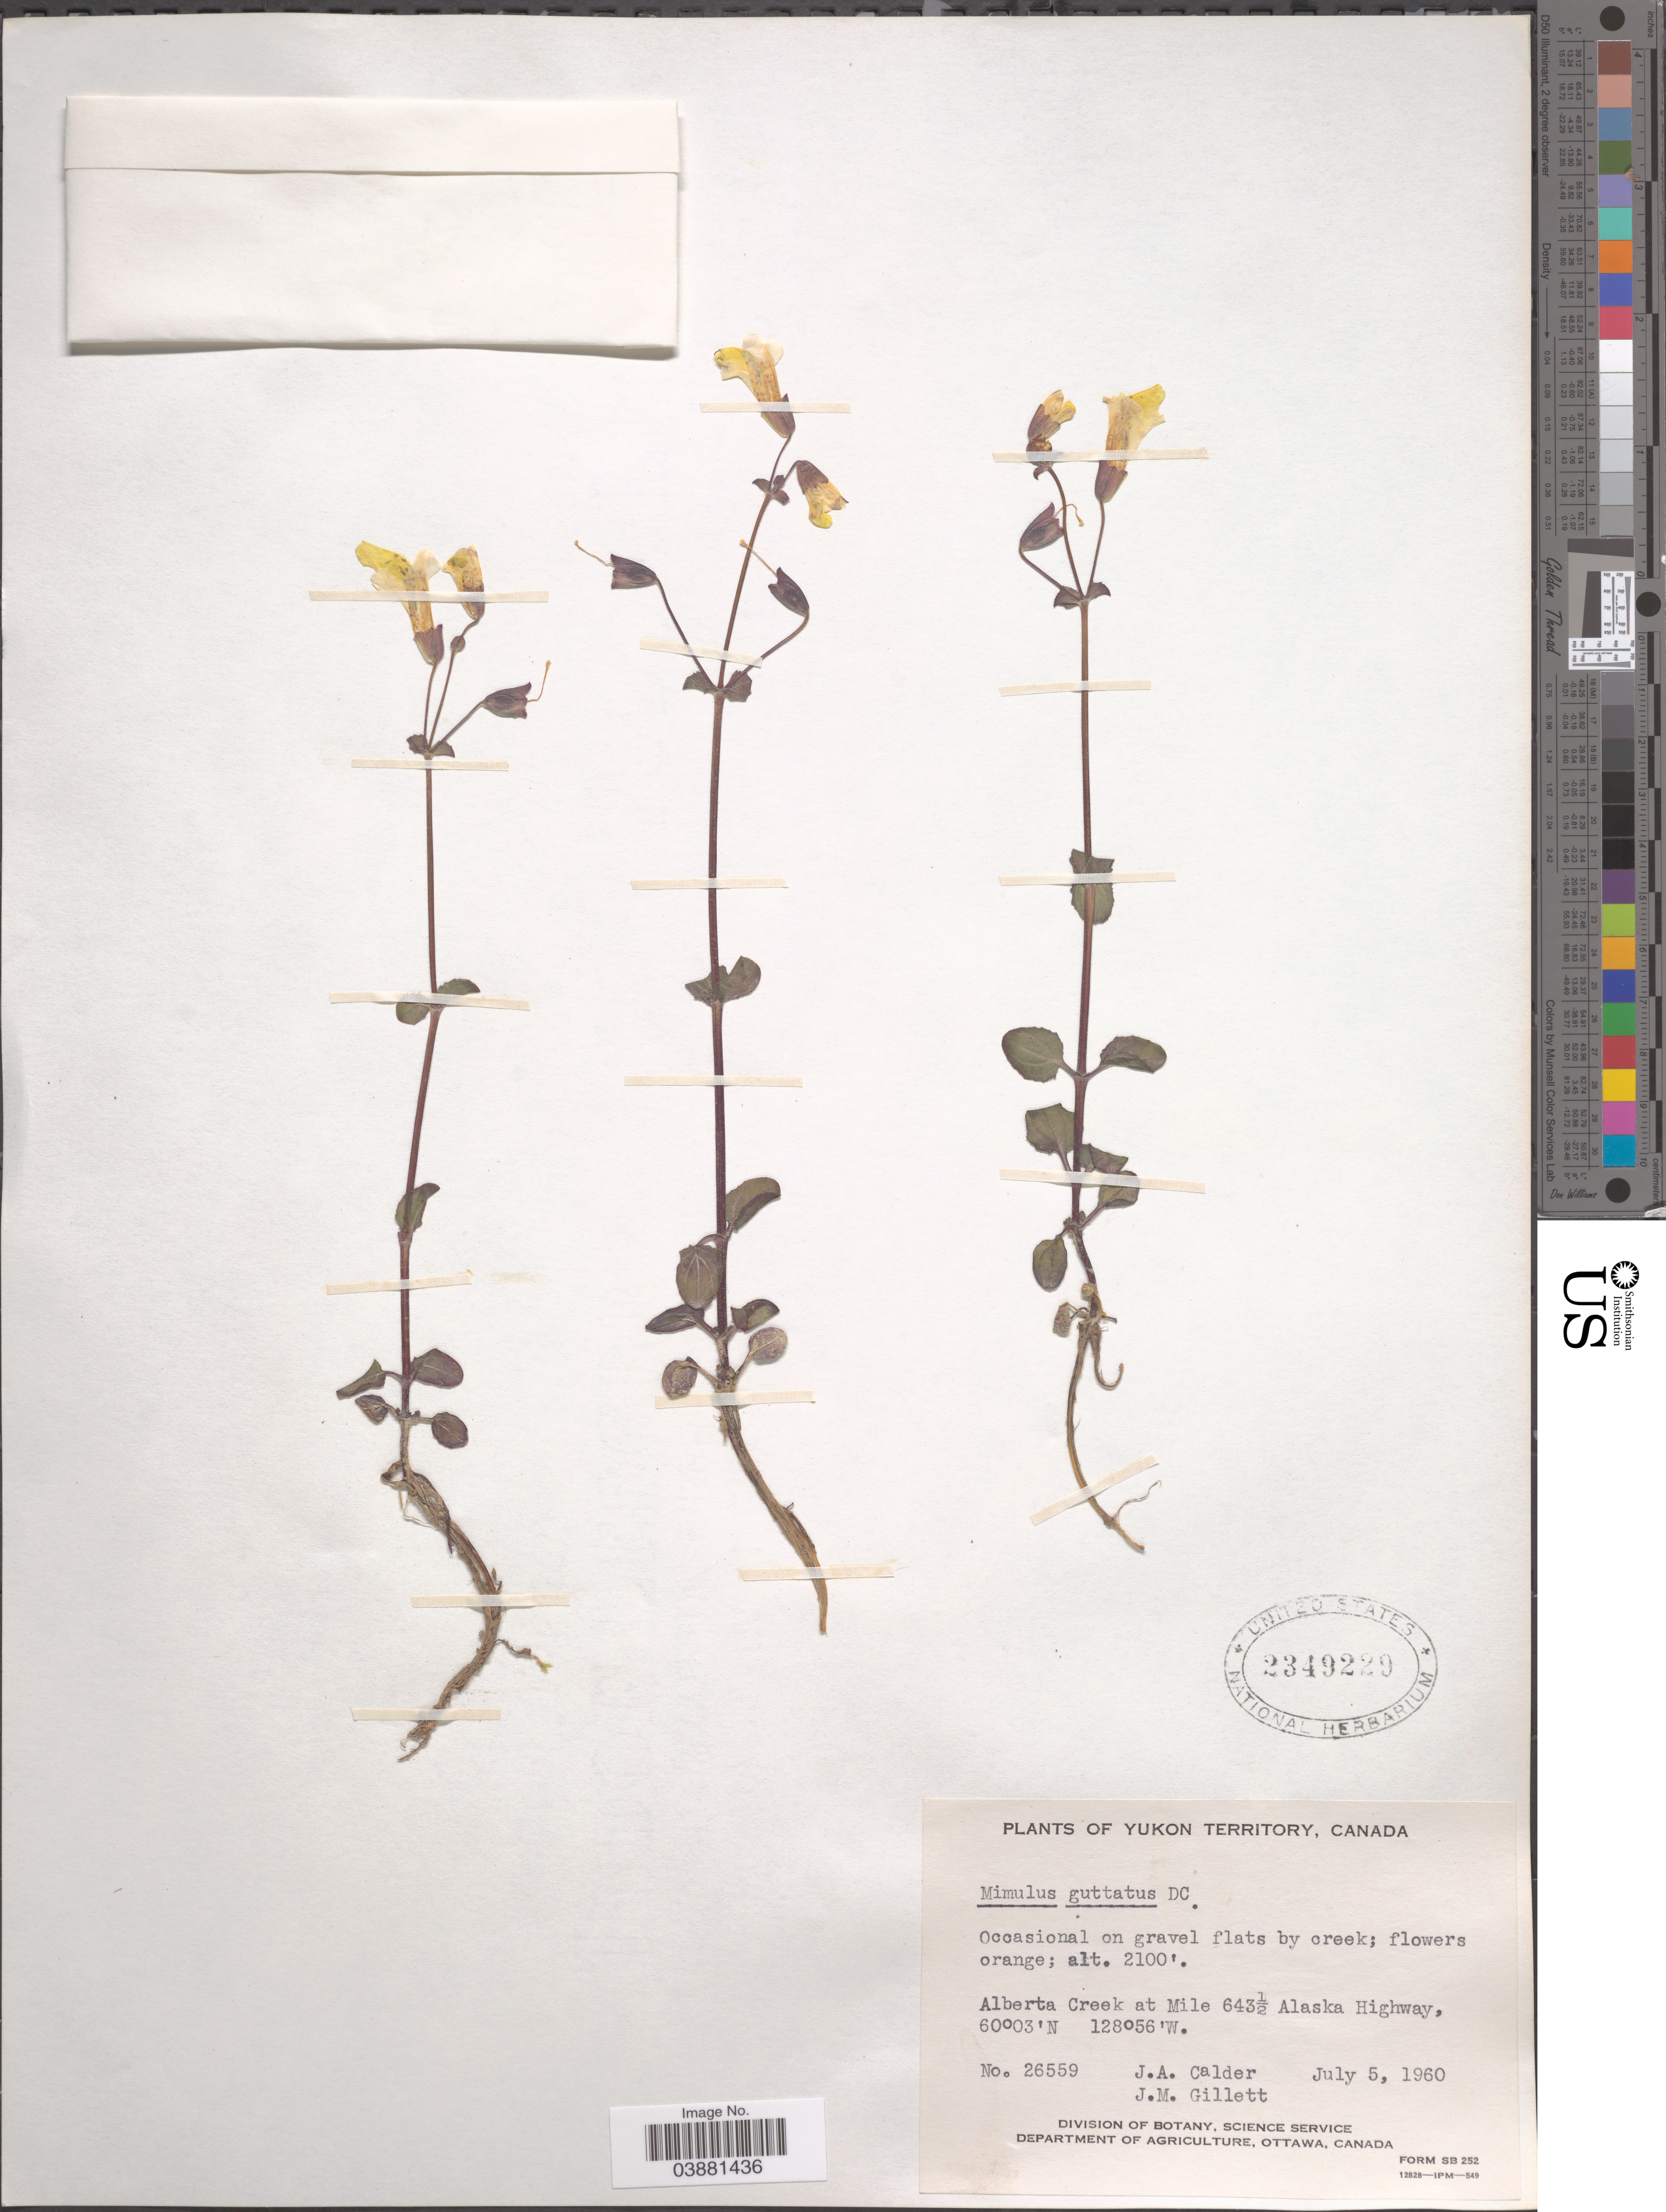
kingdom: Plantae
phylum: Tracheophyta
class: Magnoliopsida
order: Lamiales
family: Phrymaceae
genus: Mimulus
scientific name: Mimulus guttatus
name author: DC.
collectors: J. A. Calder & J. M. Gillett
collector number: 26559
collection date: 1960-07-05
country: Canada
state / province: Yukon Territory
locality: Alberta Creek at Mile 643½ Alaska Highway.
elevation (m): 640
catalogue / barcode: US 2349229